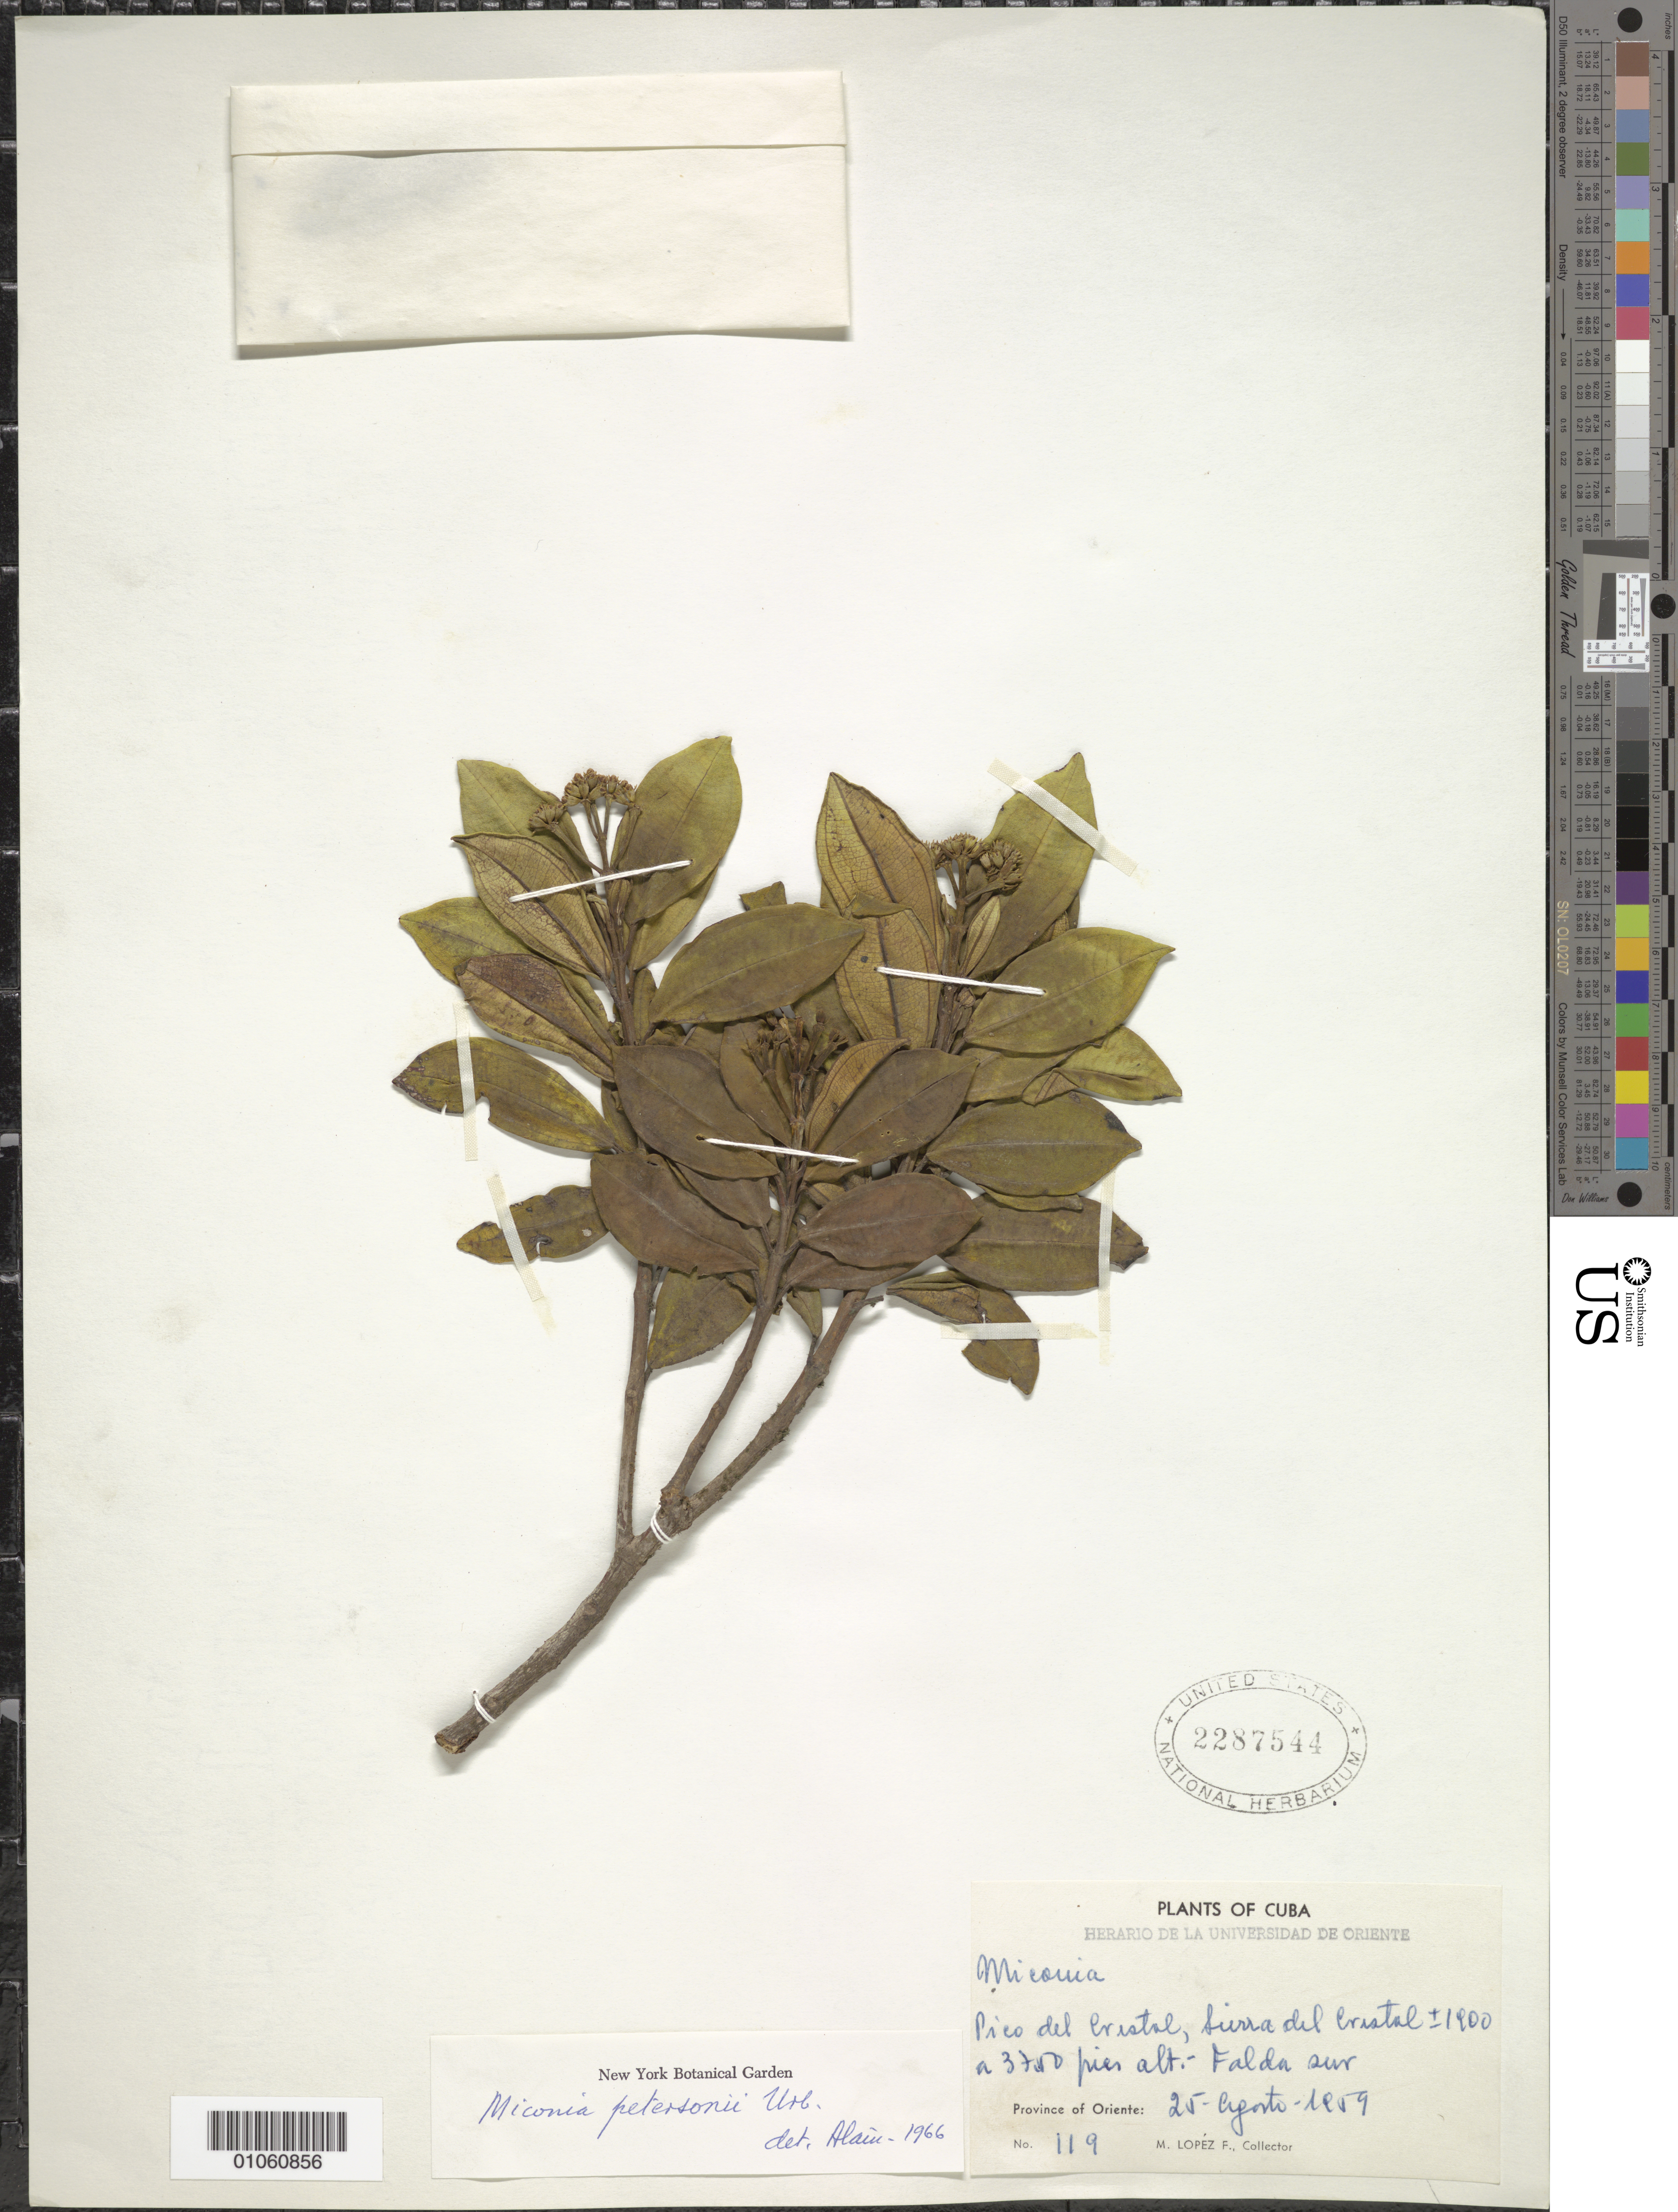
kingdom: Plantae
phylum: Tracheophyta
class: Magnoliopsida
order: Myrtales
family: Melastomataceae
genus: Miconia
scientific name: Miconia petersonii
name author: Urb.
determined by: Liogier, Alain H.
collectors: M. López Figueiras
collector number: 119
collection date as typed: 25 Aug 1959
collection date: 1959-08-25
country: Cuba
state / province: Oriente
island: Cuba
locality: Pico del Cristal, Sierra del Cristal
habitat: Falda sur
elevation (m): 579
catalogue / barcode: US 2287544